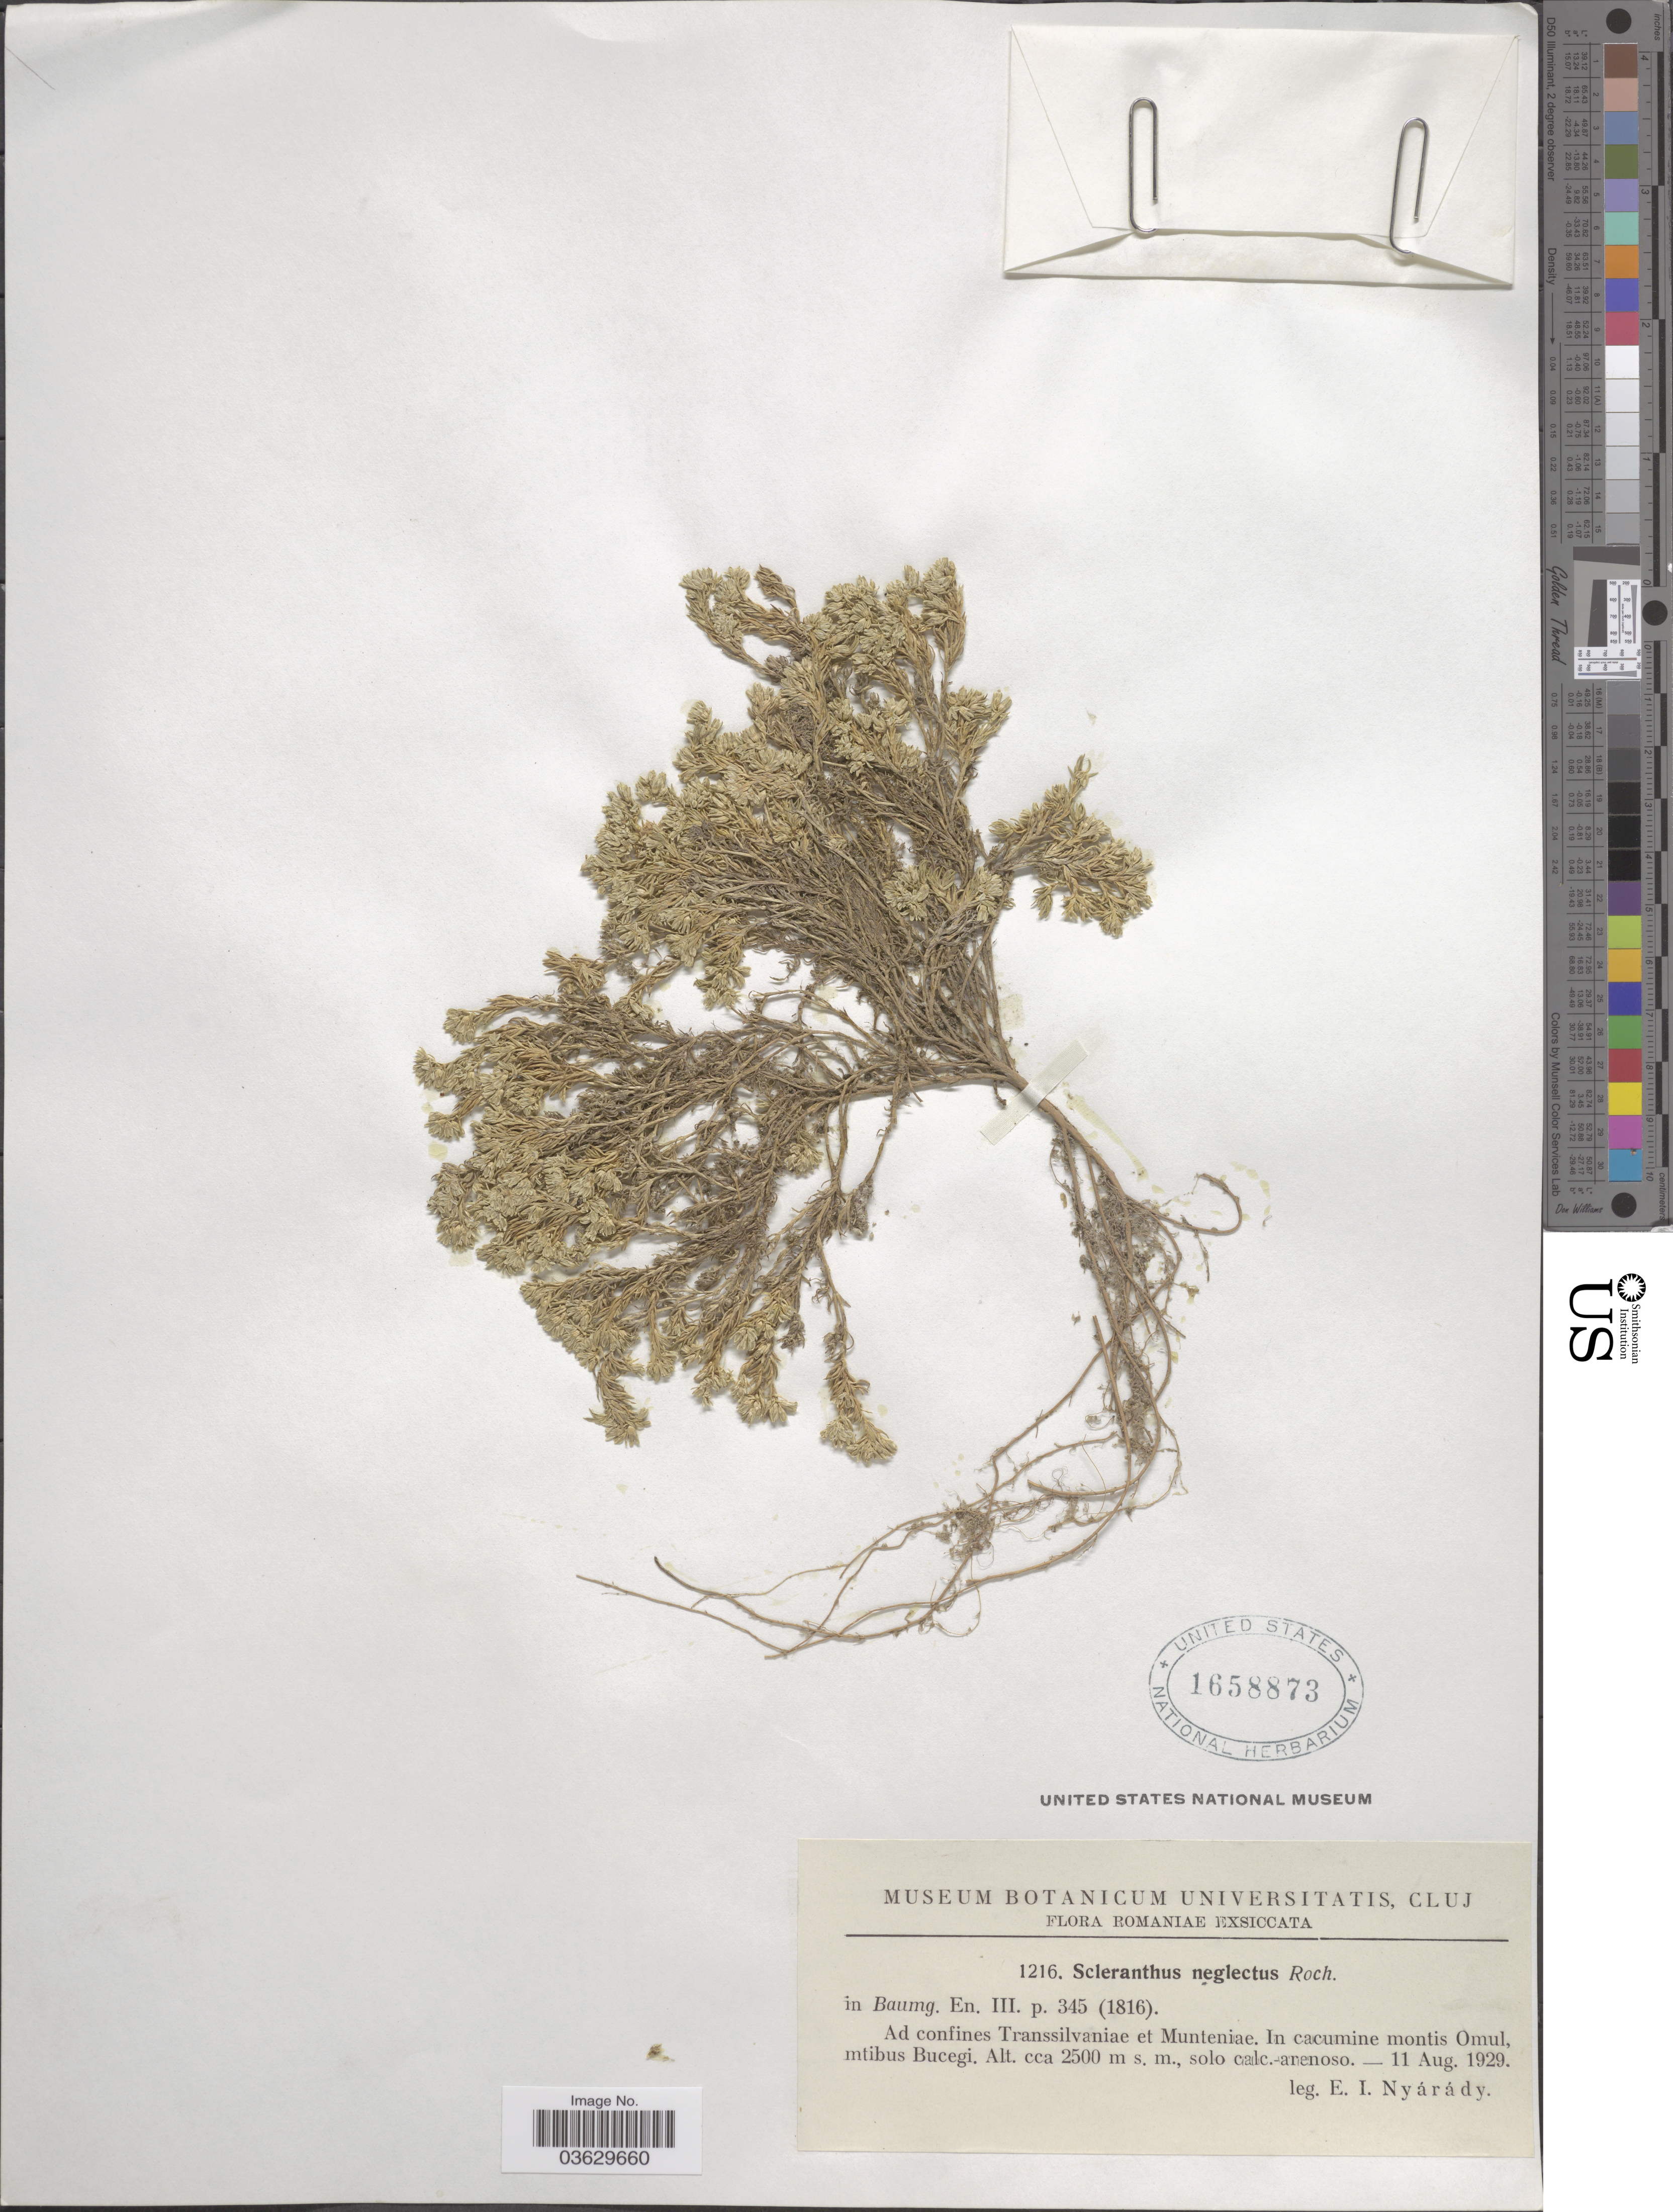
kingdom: Plantae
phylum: Tracheophyta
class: Magnoliopsida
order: Caryophyllales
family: Caryophyllaceae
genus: Scleranthus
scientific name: Scleranthus neglectus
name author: Rochel ex Baumg.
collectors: E. Nyárády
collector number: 1216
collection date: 1929-08-11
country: Romania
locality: Ad confines Transsilvaniae et Munteniae. In cacumine montis Omul, mtibus Bucegi, solo calc.-arenoso.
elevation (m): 2500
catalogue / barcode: US 1658873